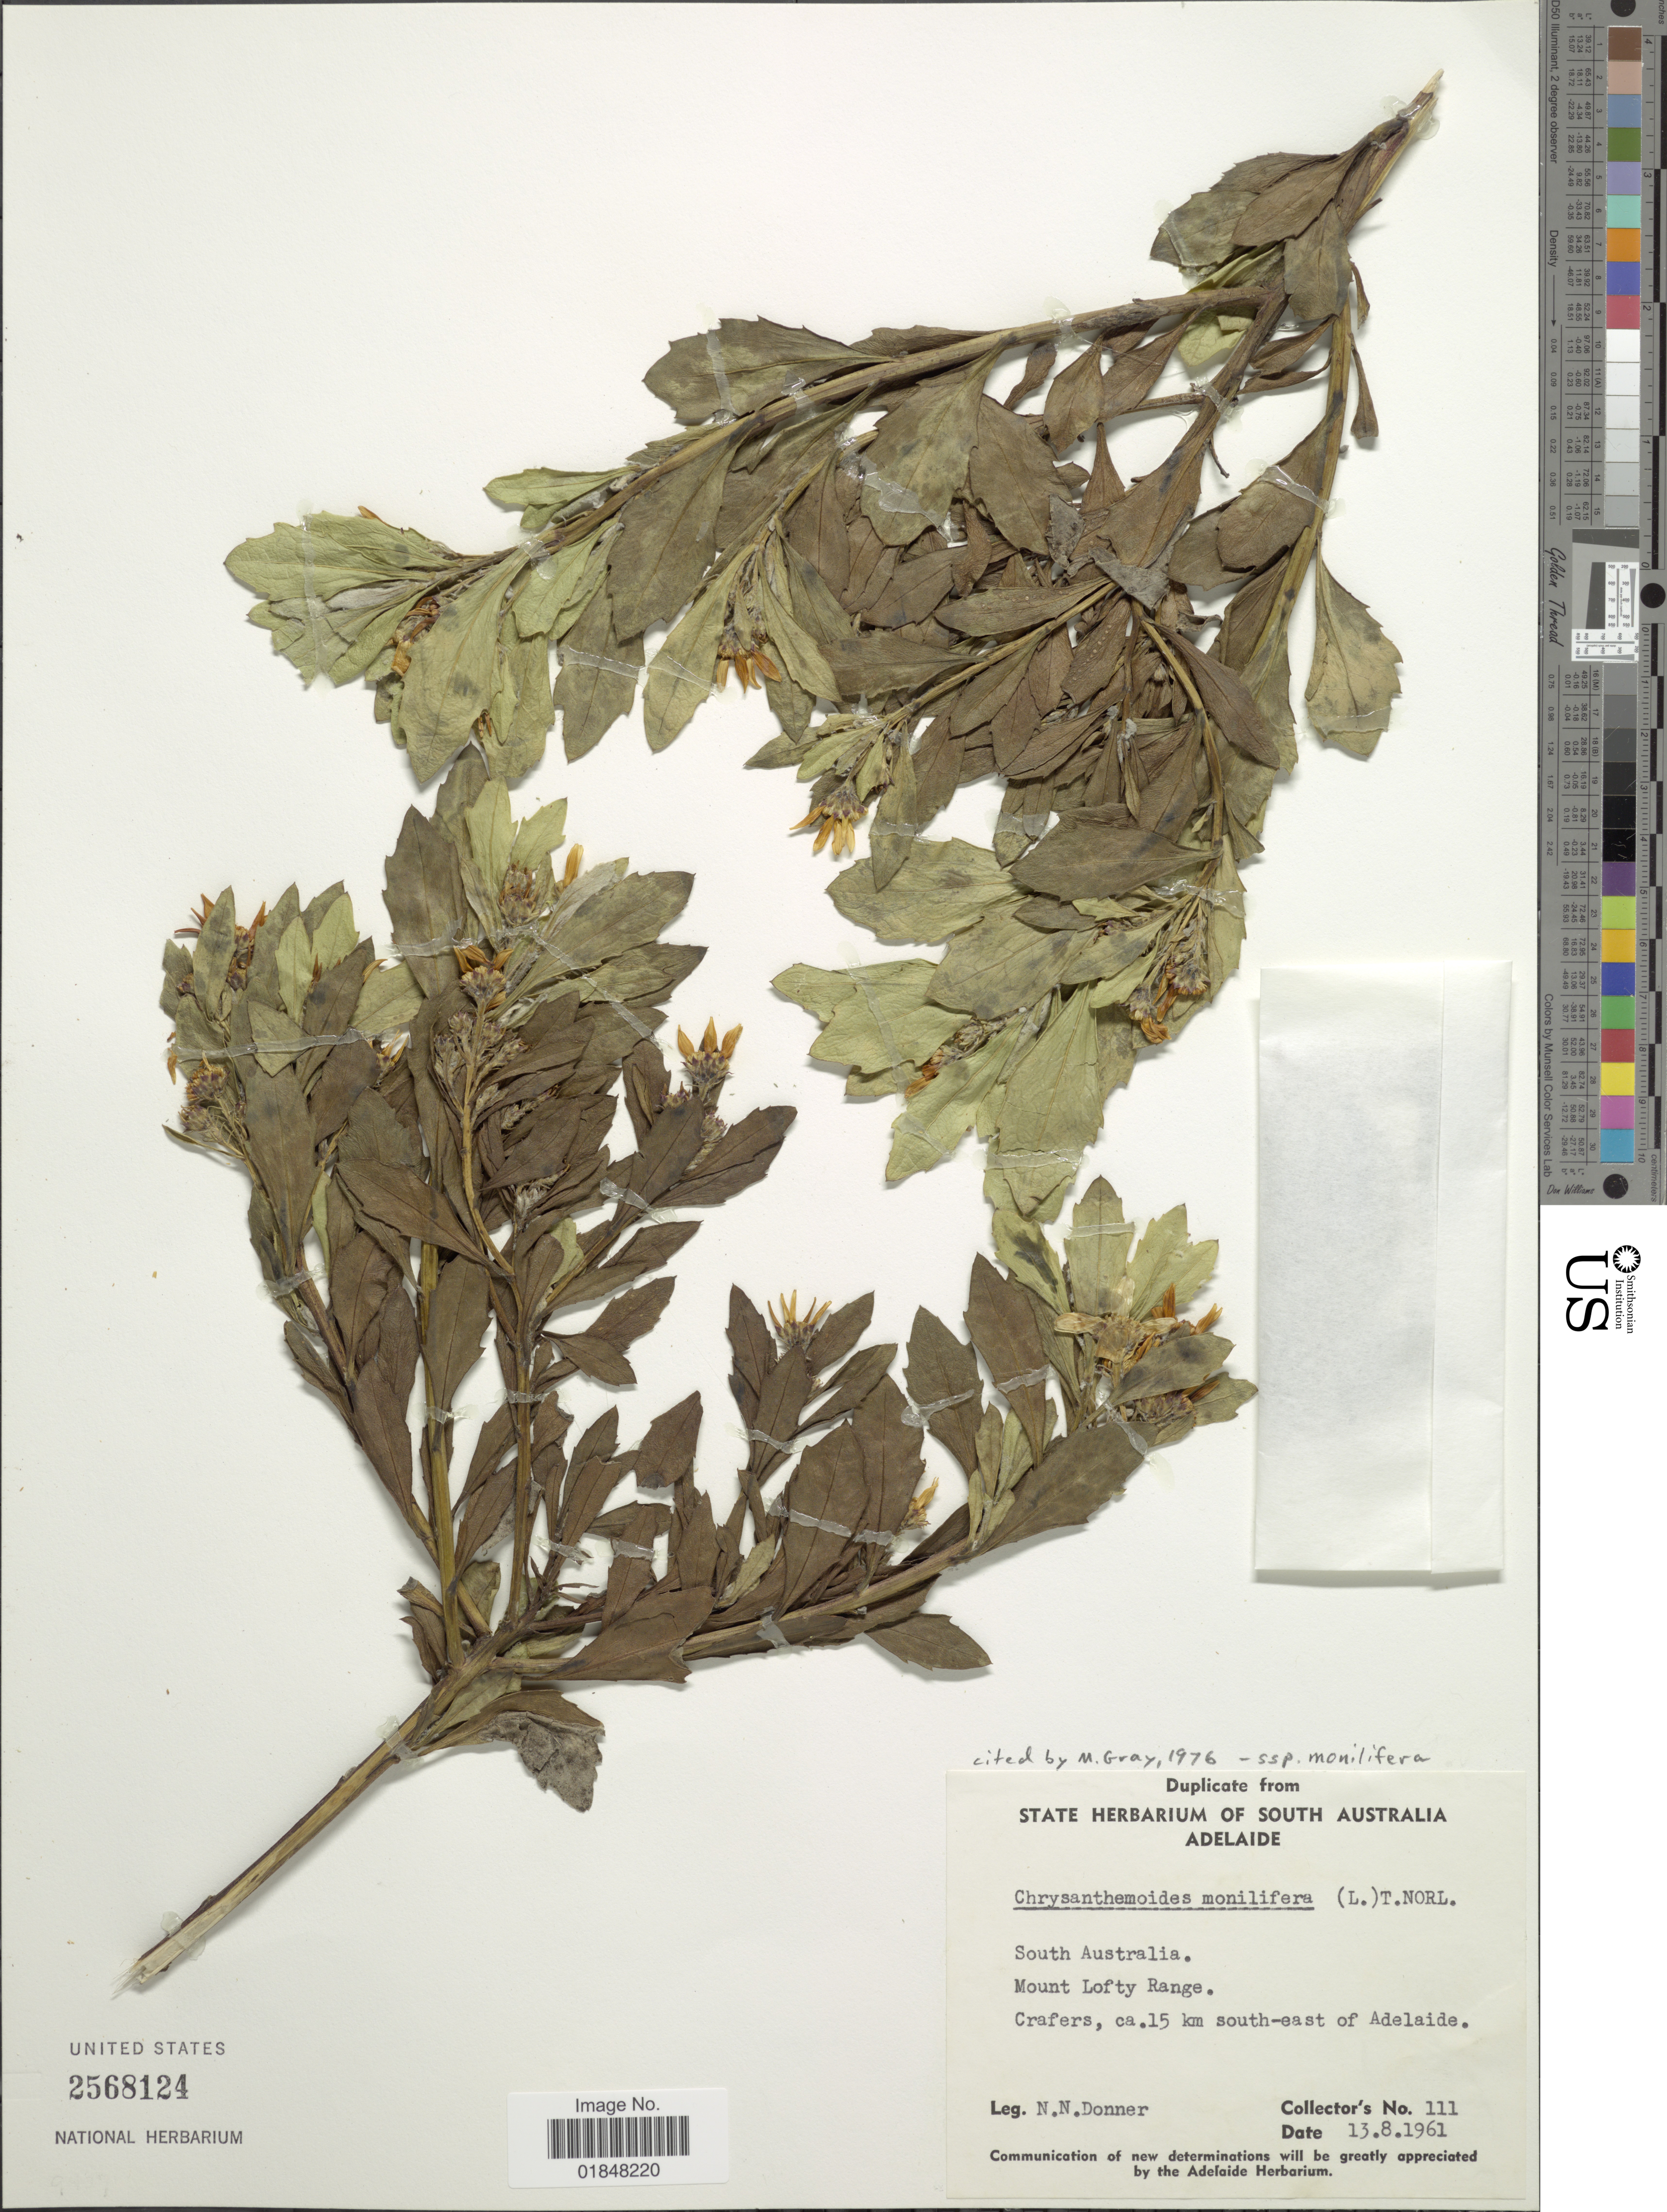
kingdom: Plantae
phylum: Tracheophyta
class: Magnoliopsida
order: Asterales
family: Asteraceae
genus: Chrysanthemoides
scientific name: Chrysanthemoides monilifera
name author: (L.) Norl.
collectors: N. Donner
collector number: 111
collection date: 1961-08-13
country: Australia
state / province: South Australia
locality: Mount Lofty Range, Crafers, ca. 15 km south-east of Adelaide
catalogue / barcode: US 2568124